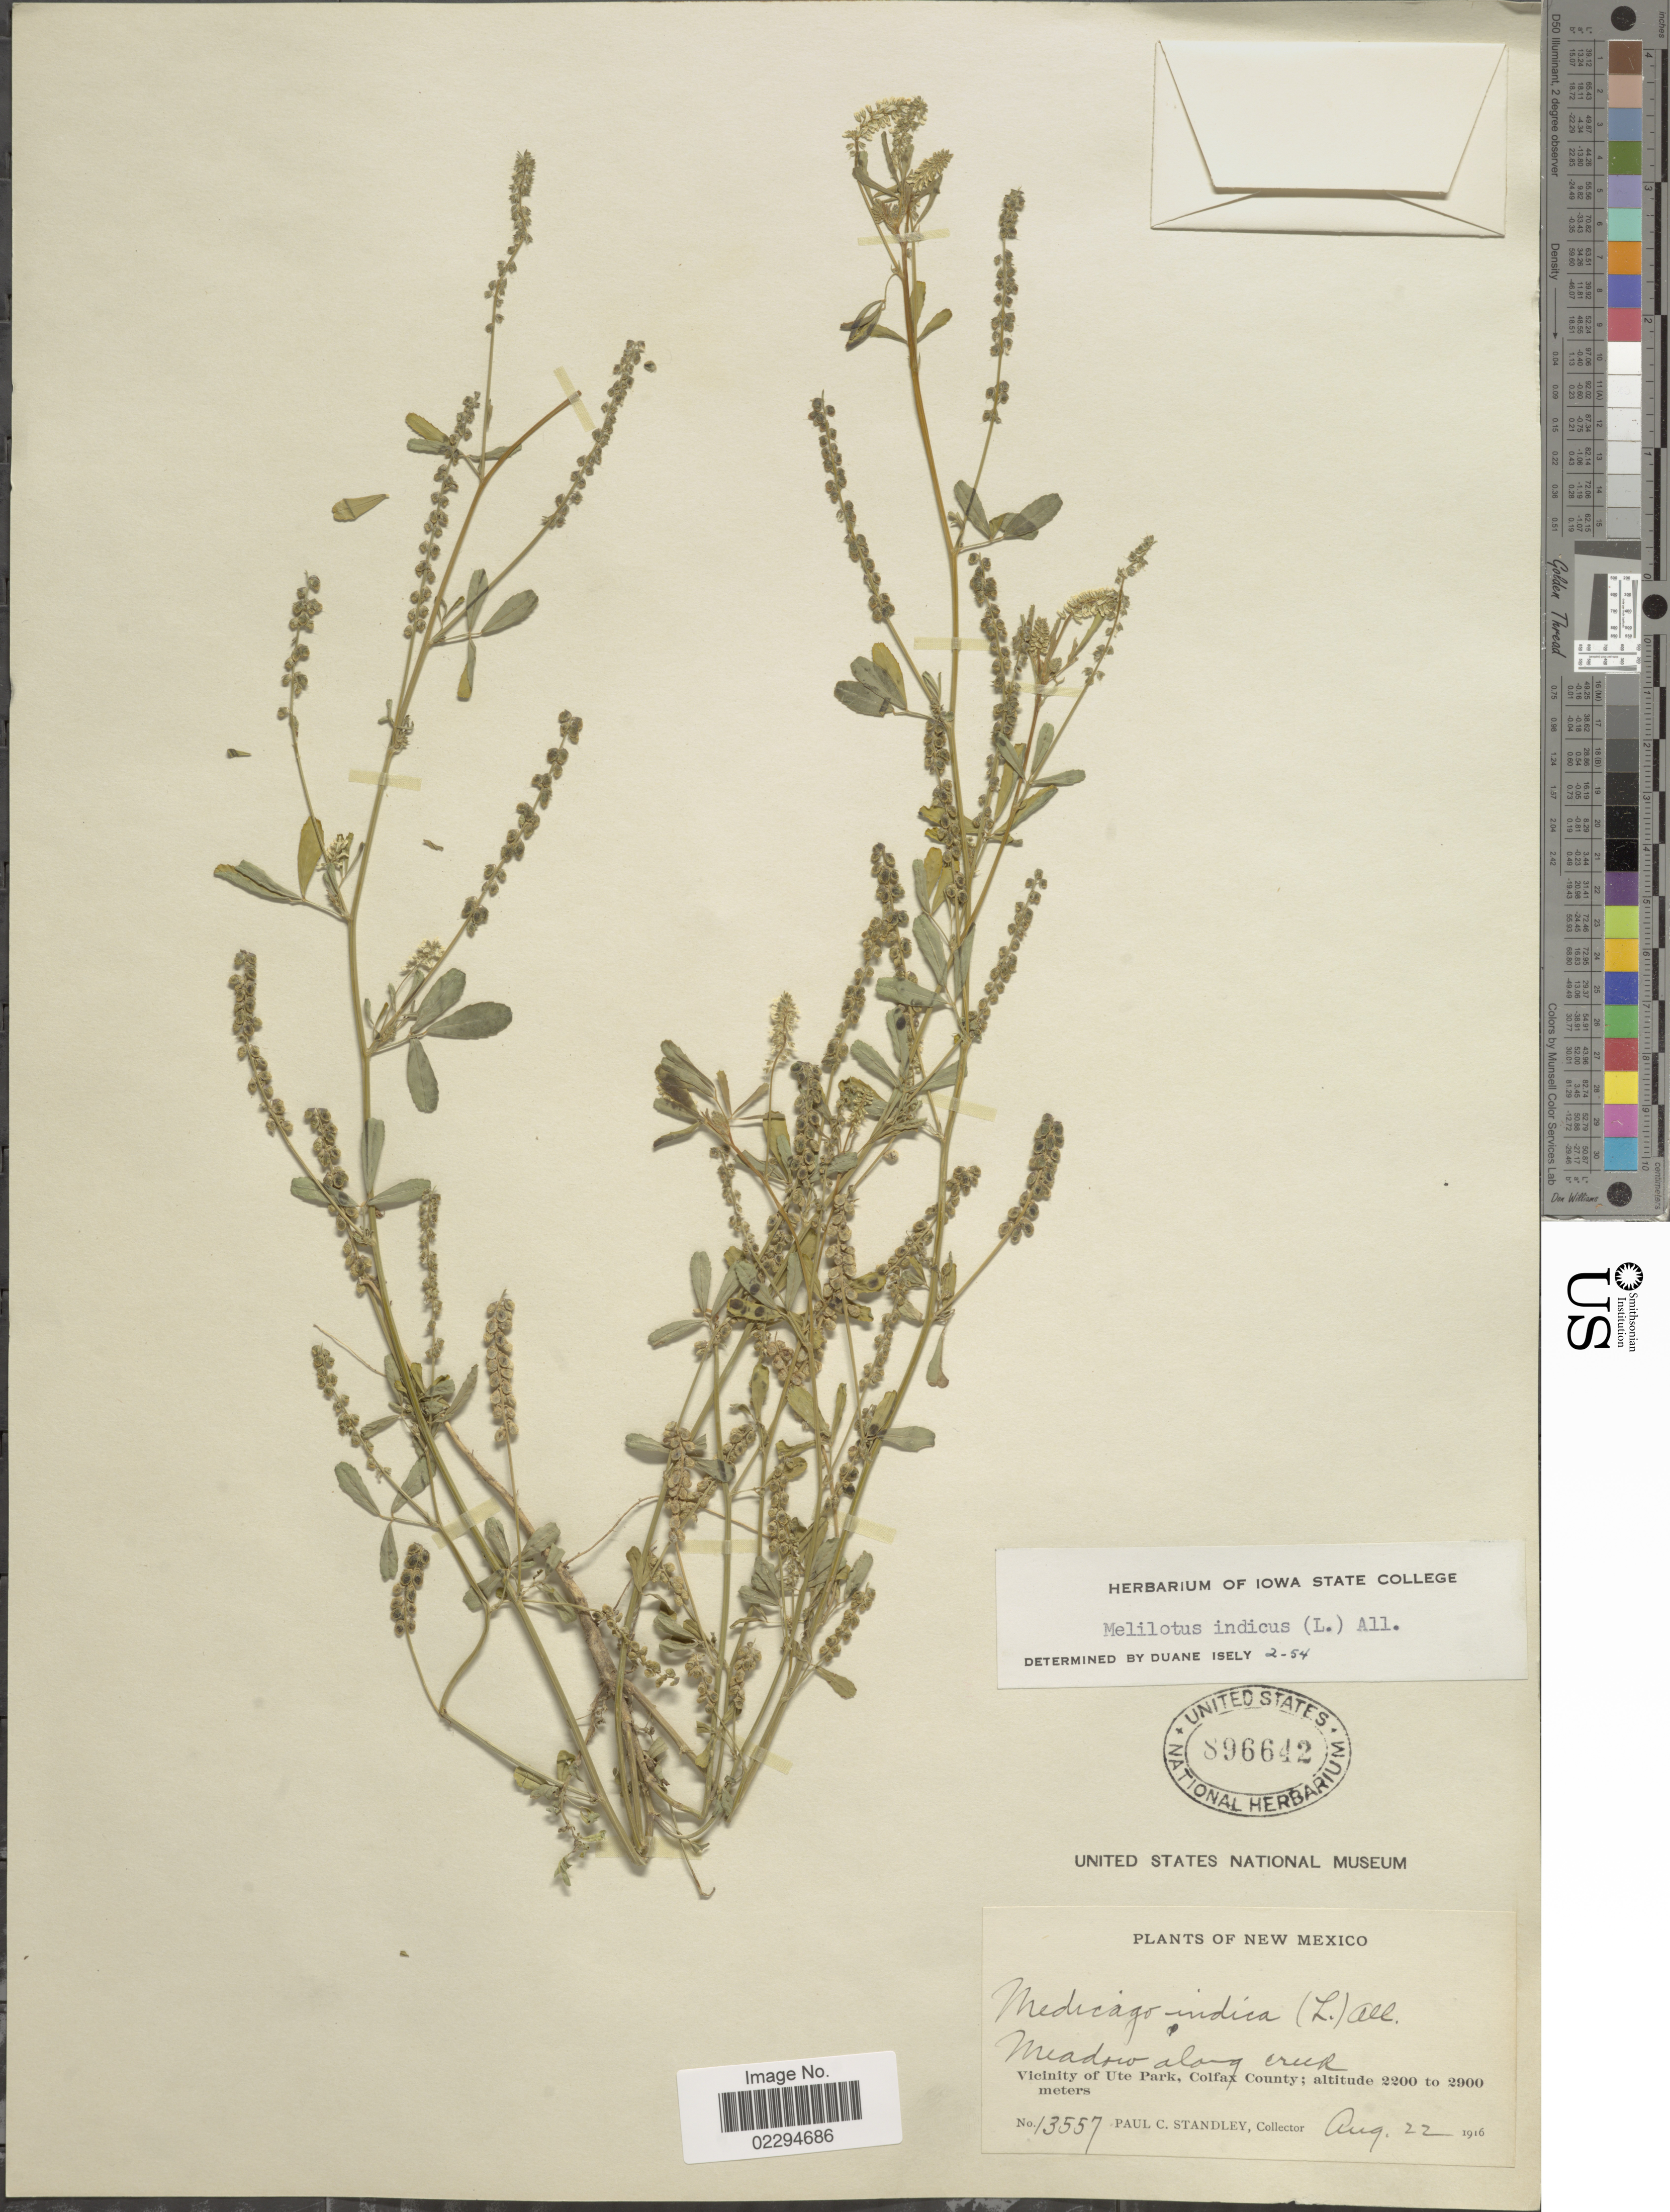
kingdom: Plantae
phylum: Tracheophyta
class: Magnoliopsida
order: Fabales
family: Fabaceae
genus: Melilotus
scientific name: Melilotus indicus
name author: (L.) All.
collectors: P. C. Standley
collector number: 13557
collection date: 1916-08-22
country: United States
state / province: New Mexico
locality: Vicinity of Ute Park, Colfax County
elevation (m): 2200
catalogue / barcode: US 896642